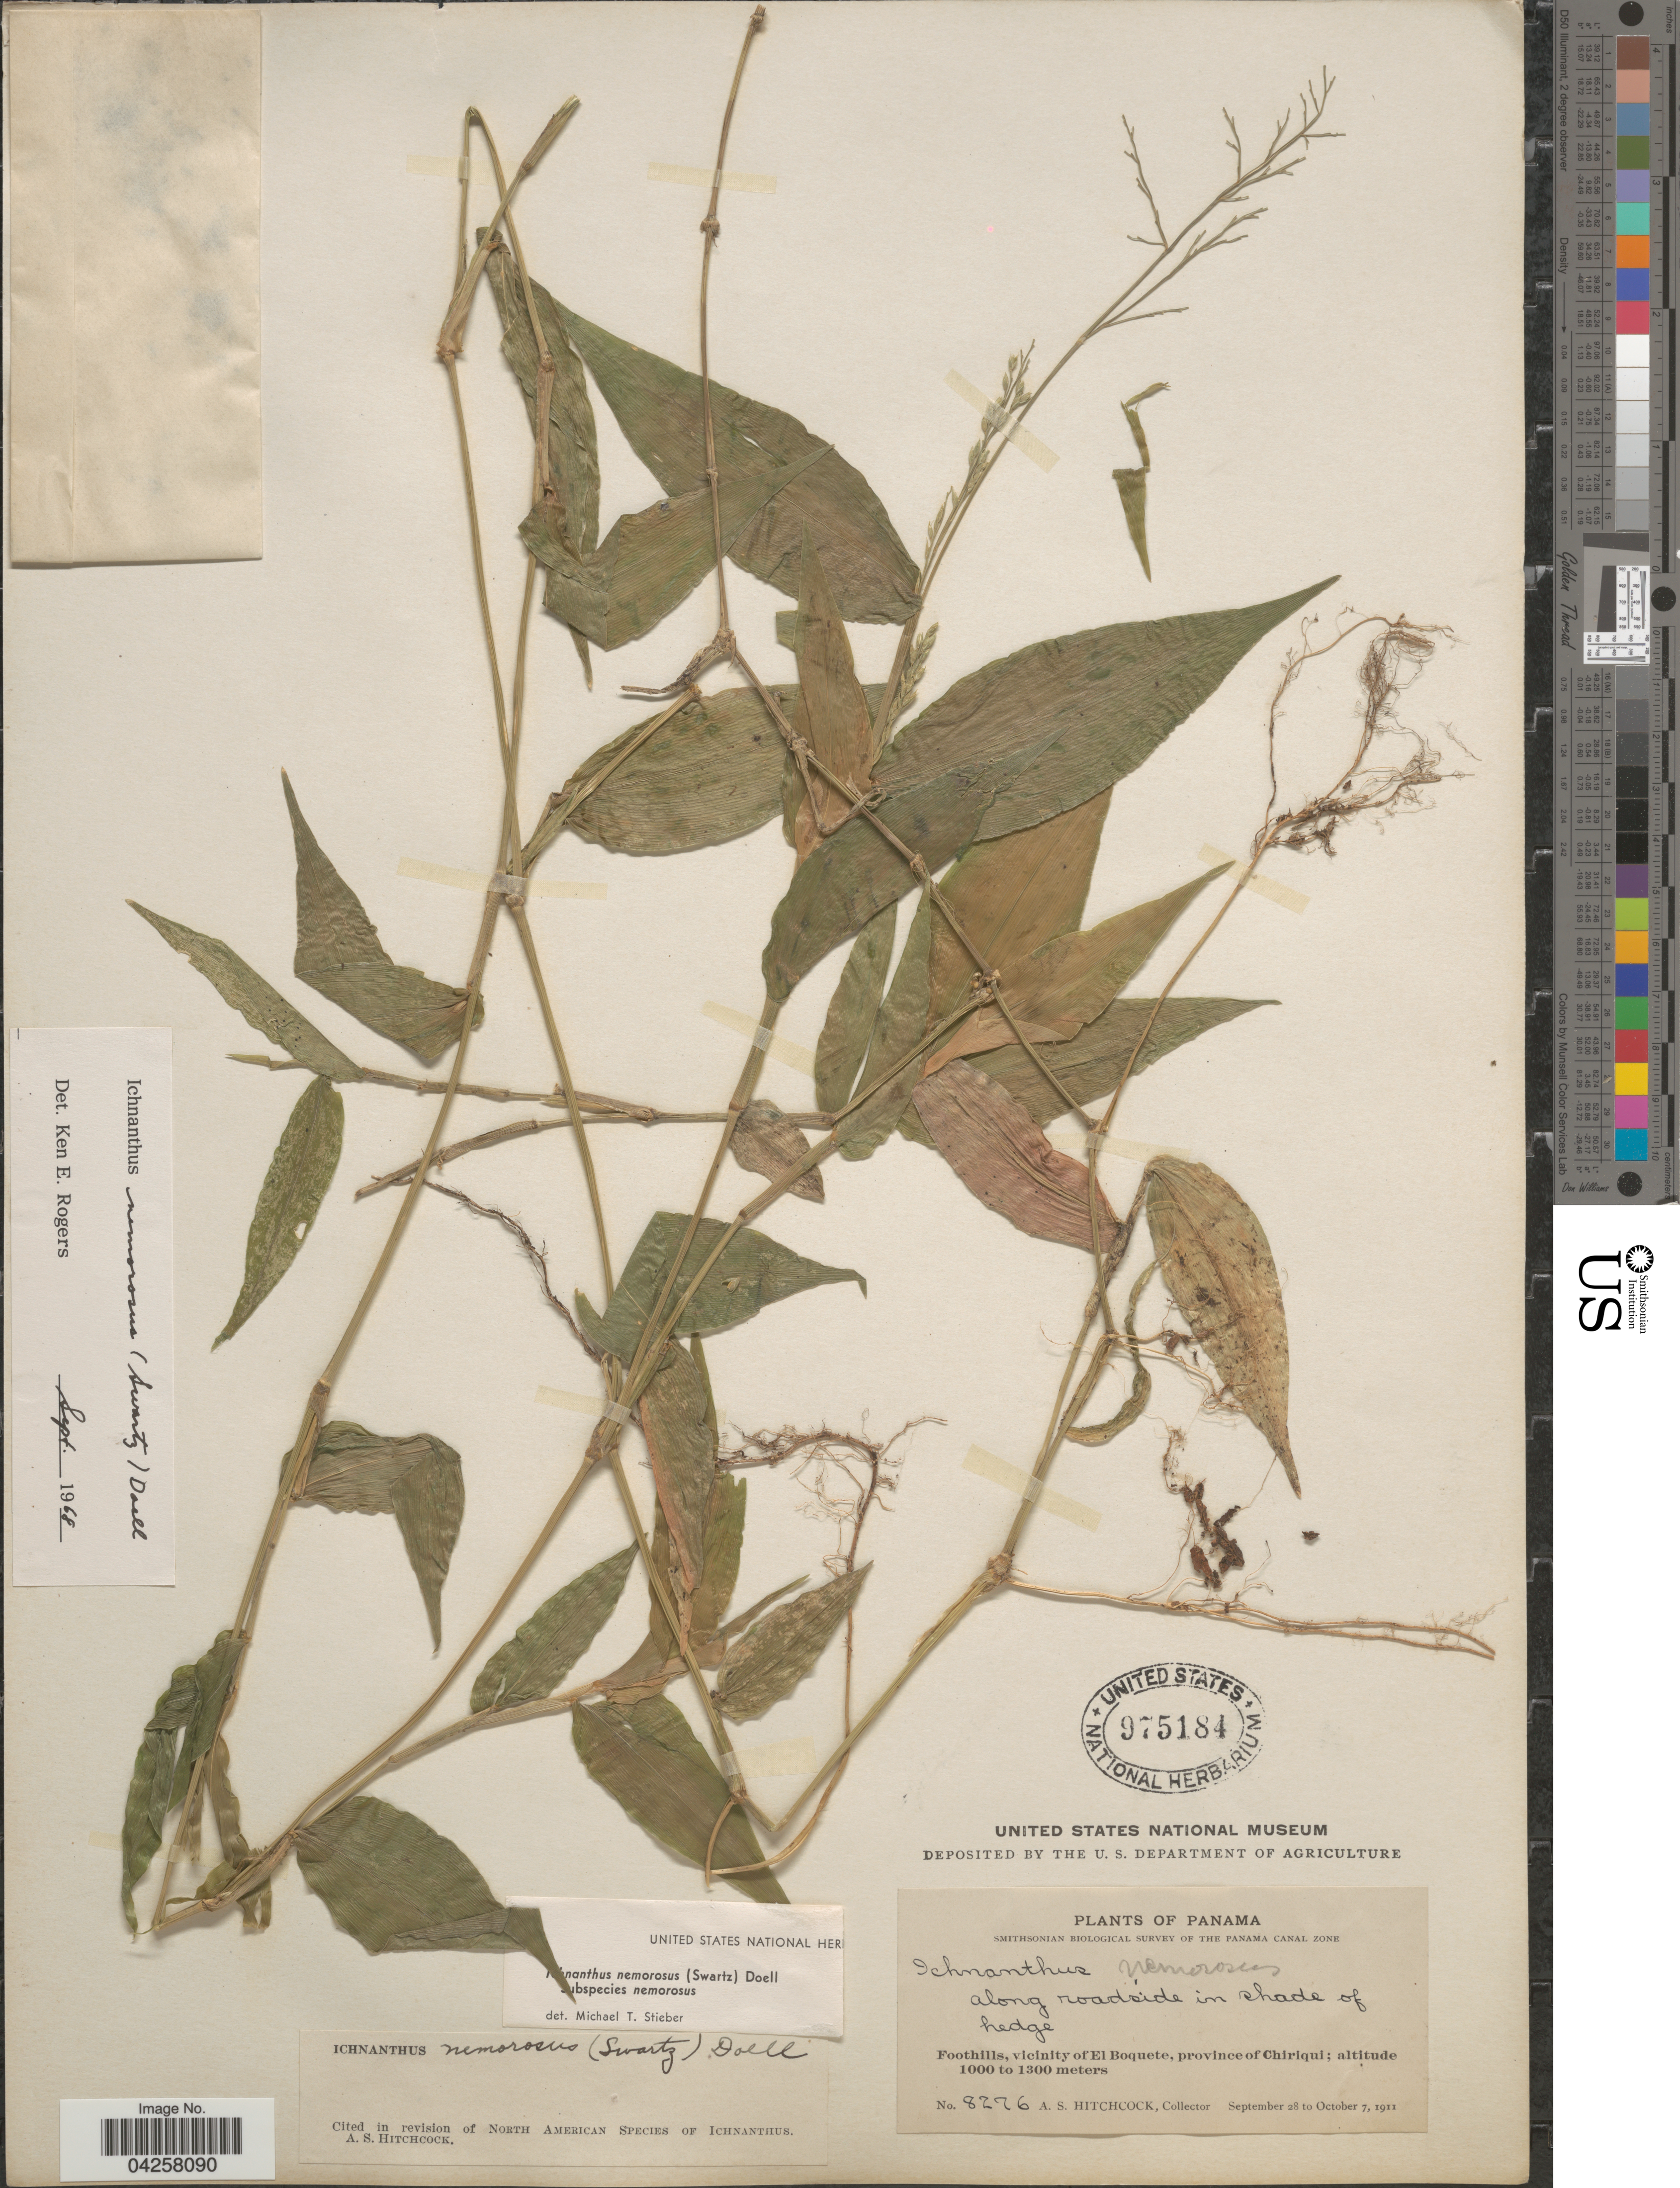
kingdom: Plantae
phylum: Tracheophyta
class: Liliopsida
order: Poales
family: Poaceae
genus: Hildaea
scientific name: Hildaea nemorosa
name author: (Sw.) C. Silva & R.P. Oliveira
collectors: A. S. Hitchcock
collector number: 8276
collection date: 1911-09-28/1911-10-07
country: Panama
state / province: Chiriqui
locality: Smithsonian Biological Survey of the Panama Canal Zone. Foothills, vicinity of El Boquete.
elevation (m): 1000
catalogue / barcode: US 975184